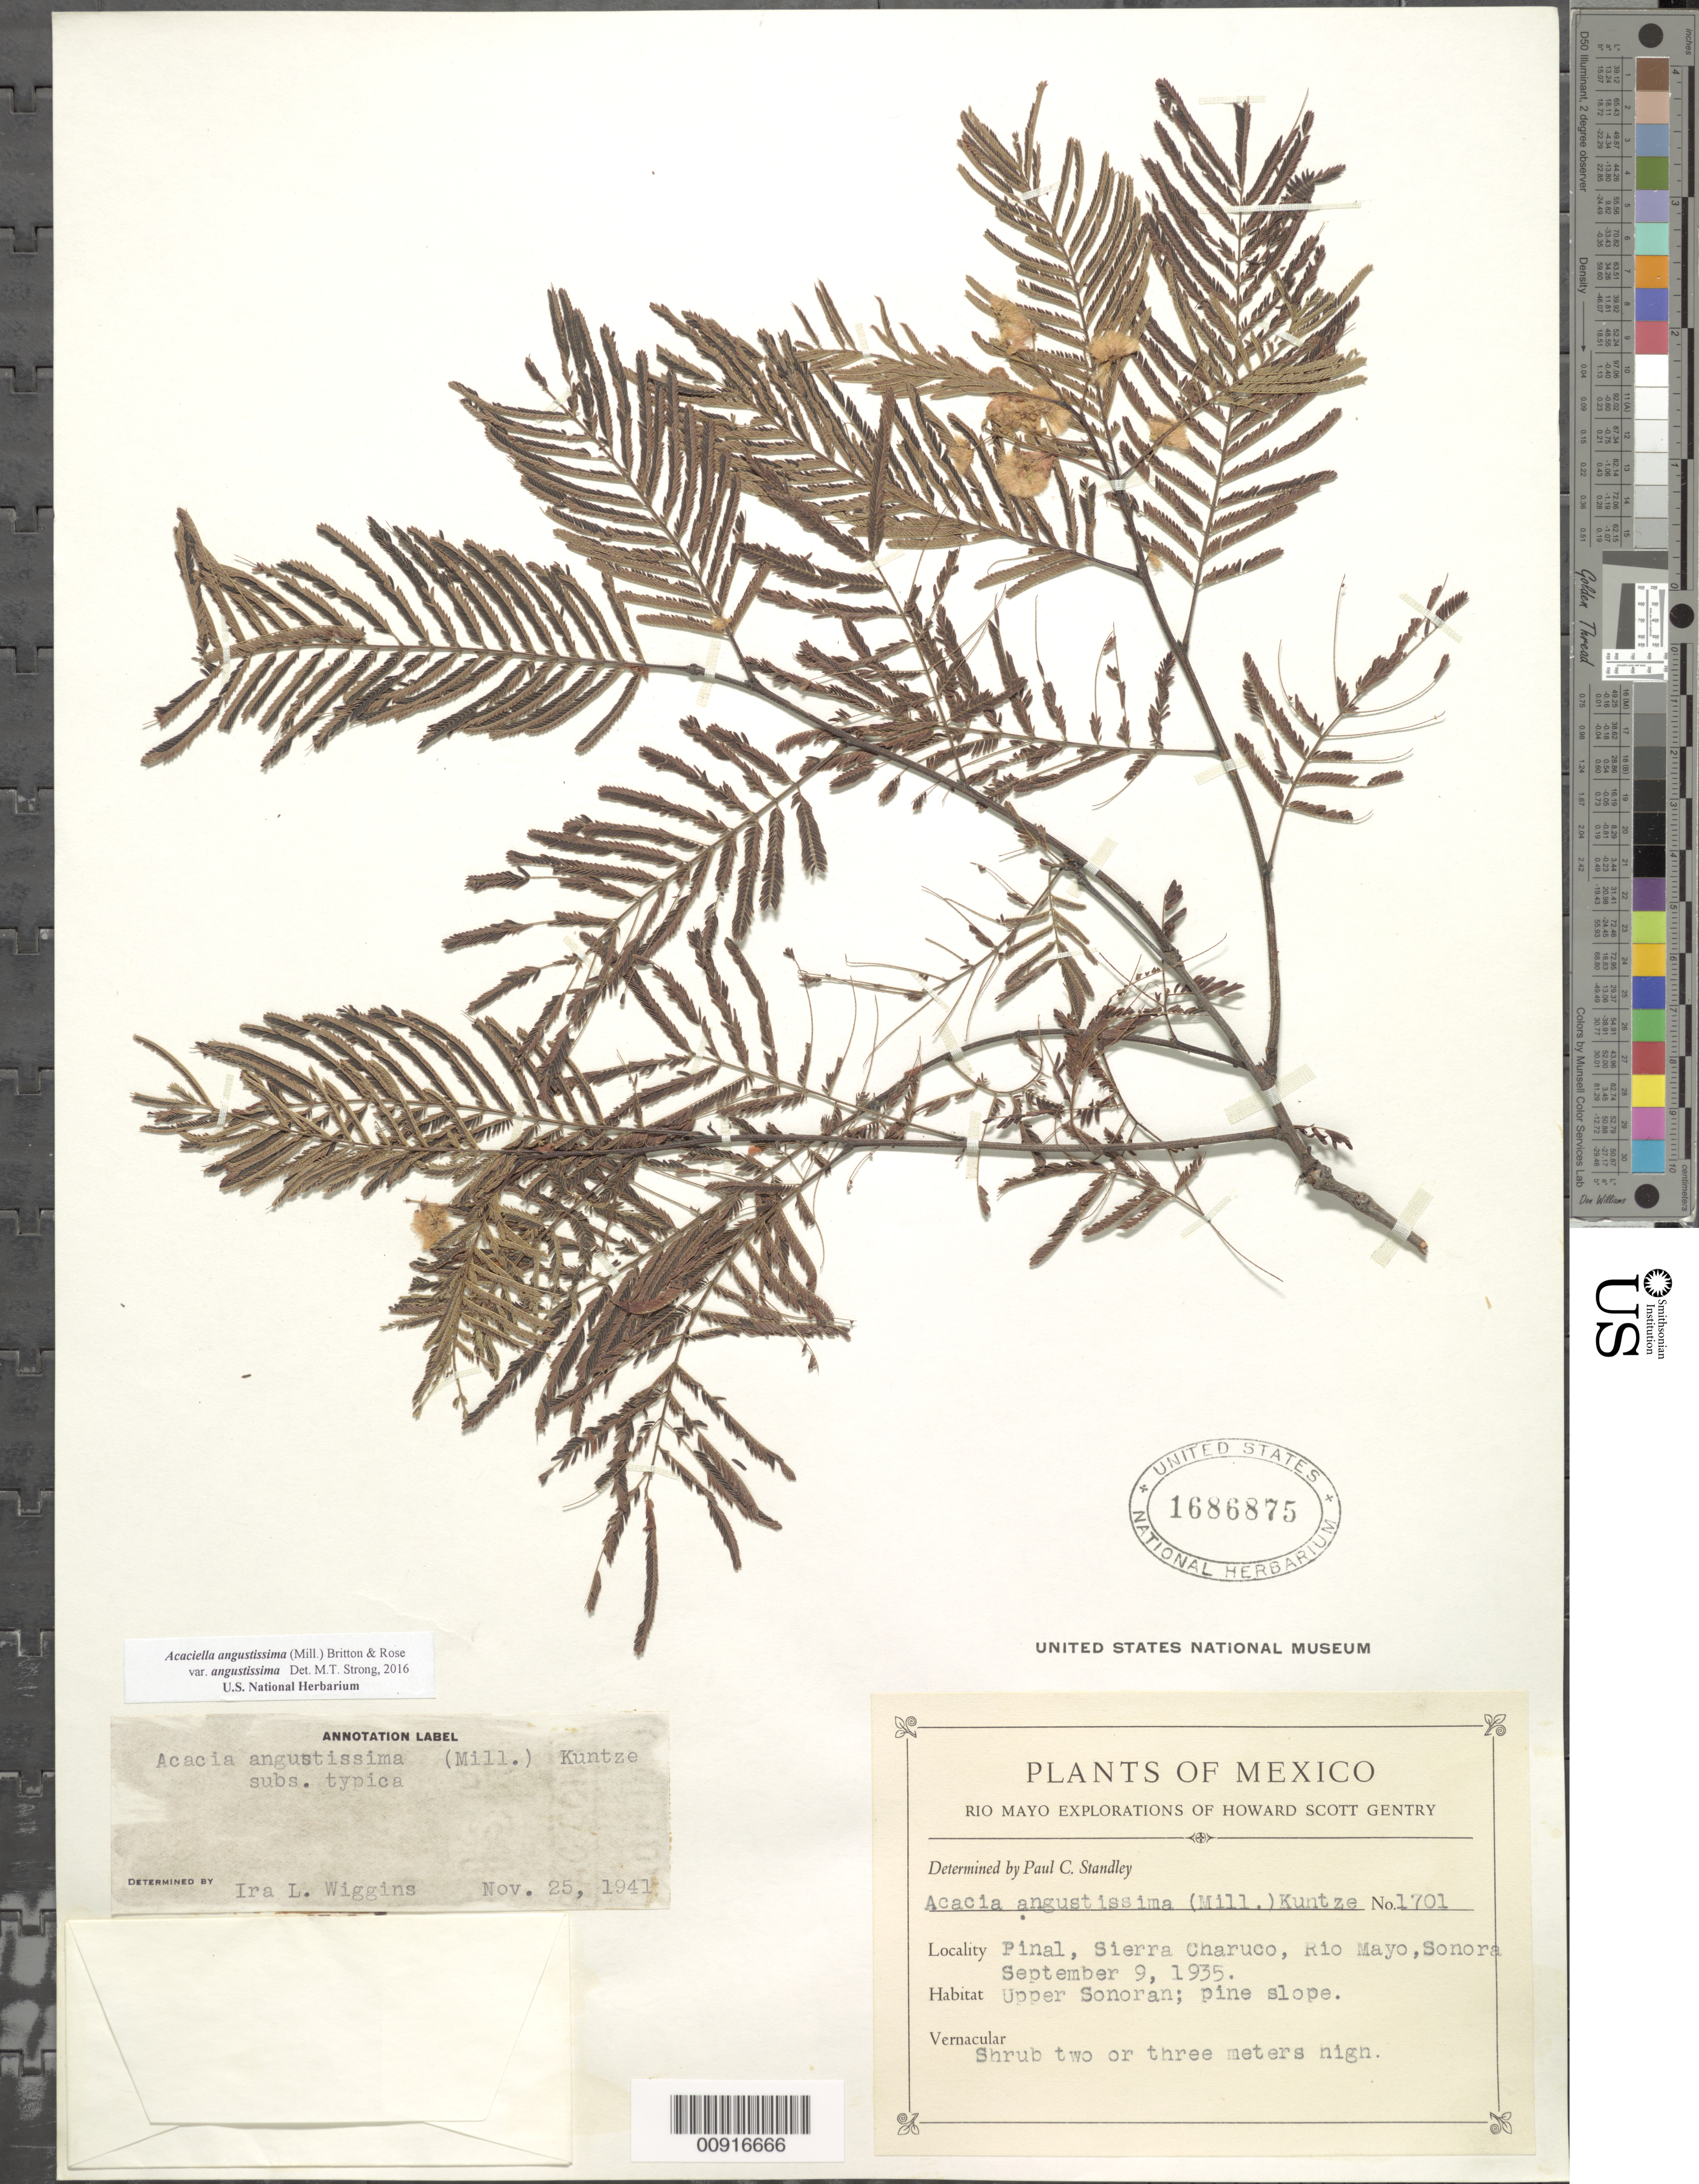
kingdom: Plantae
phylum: Tracheophyta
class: Magnoliopsida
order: Fabales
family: Fabaceae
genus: Acaciella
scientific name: Acaciella angustissima var. angustissima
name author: (Mill.) Britton & Rose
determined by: Strong, M. T., (US), Smithsonian Institution - National Museum of Natural History (UNITED STATES)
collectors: H. S. Gentry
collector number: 1701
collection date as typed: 09 Sep 1935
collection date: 1935-09-09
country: Mexico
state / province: Sonora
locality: Pinal, Sierra Charuco, Río Mayo, Sonora.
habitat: Upper Sonoran; pine slope.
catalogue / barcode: US 1686875